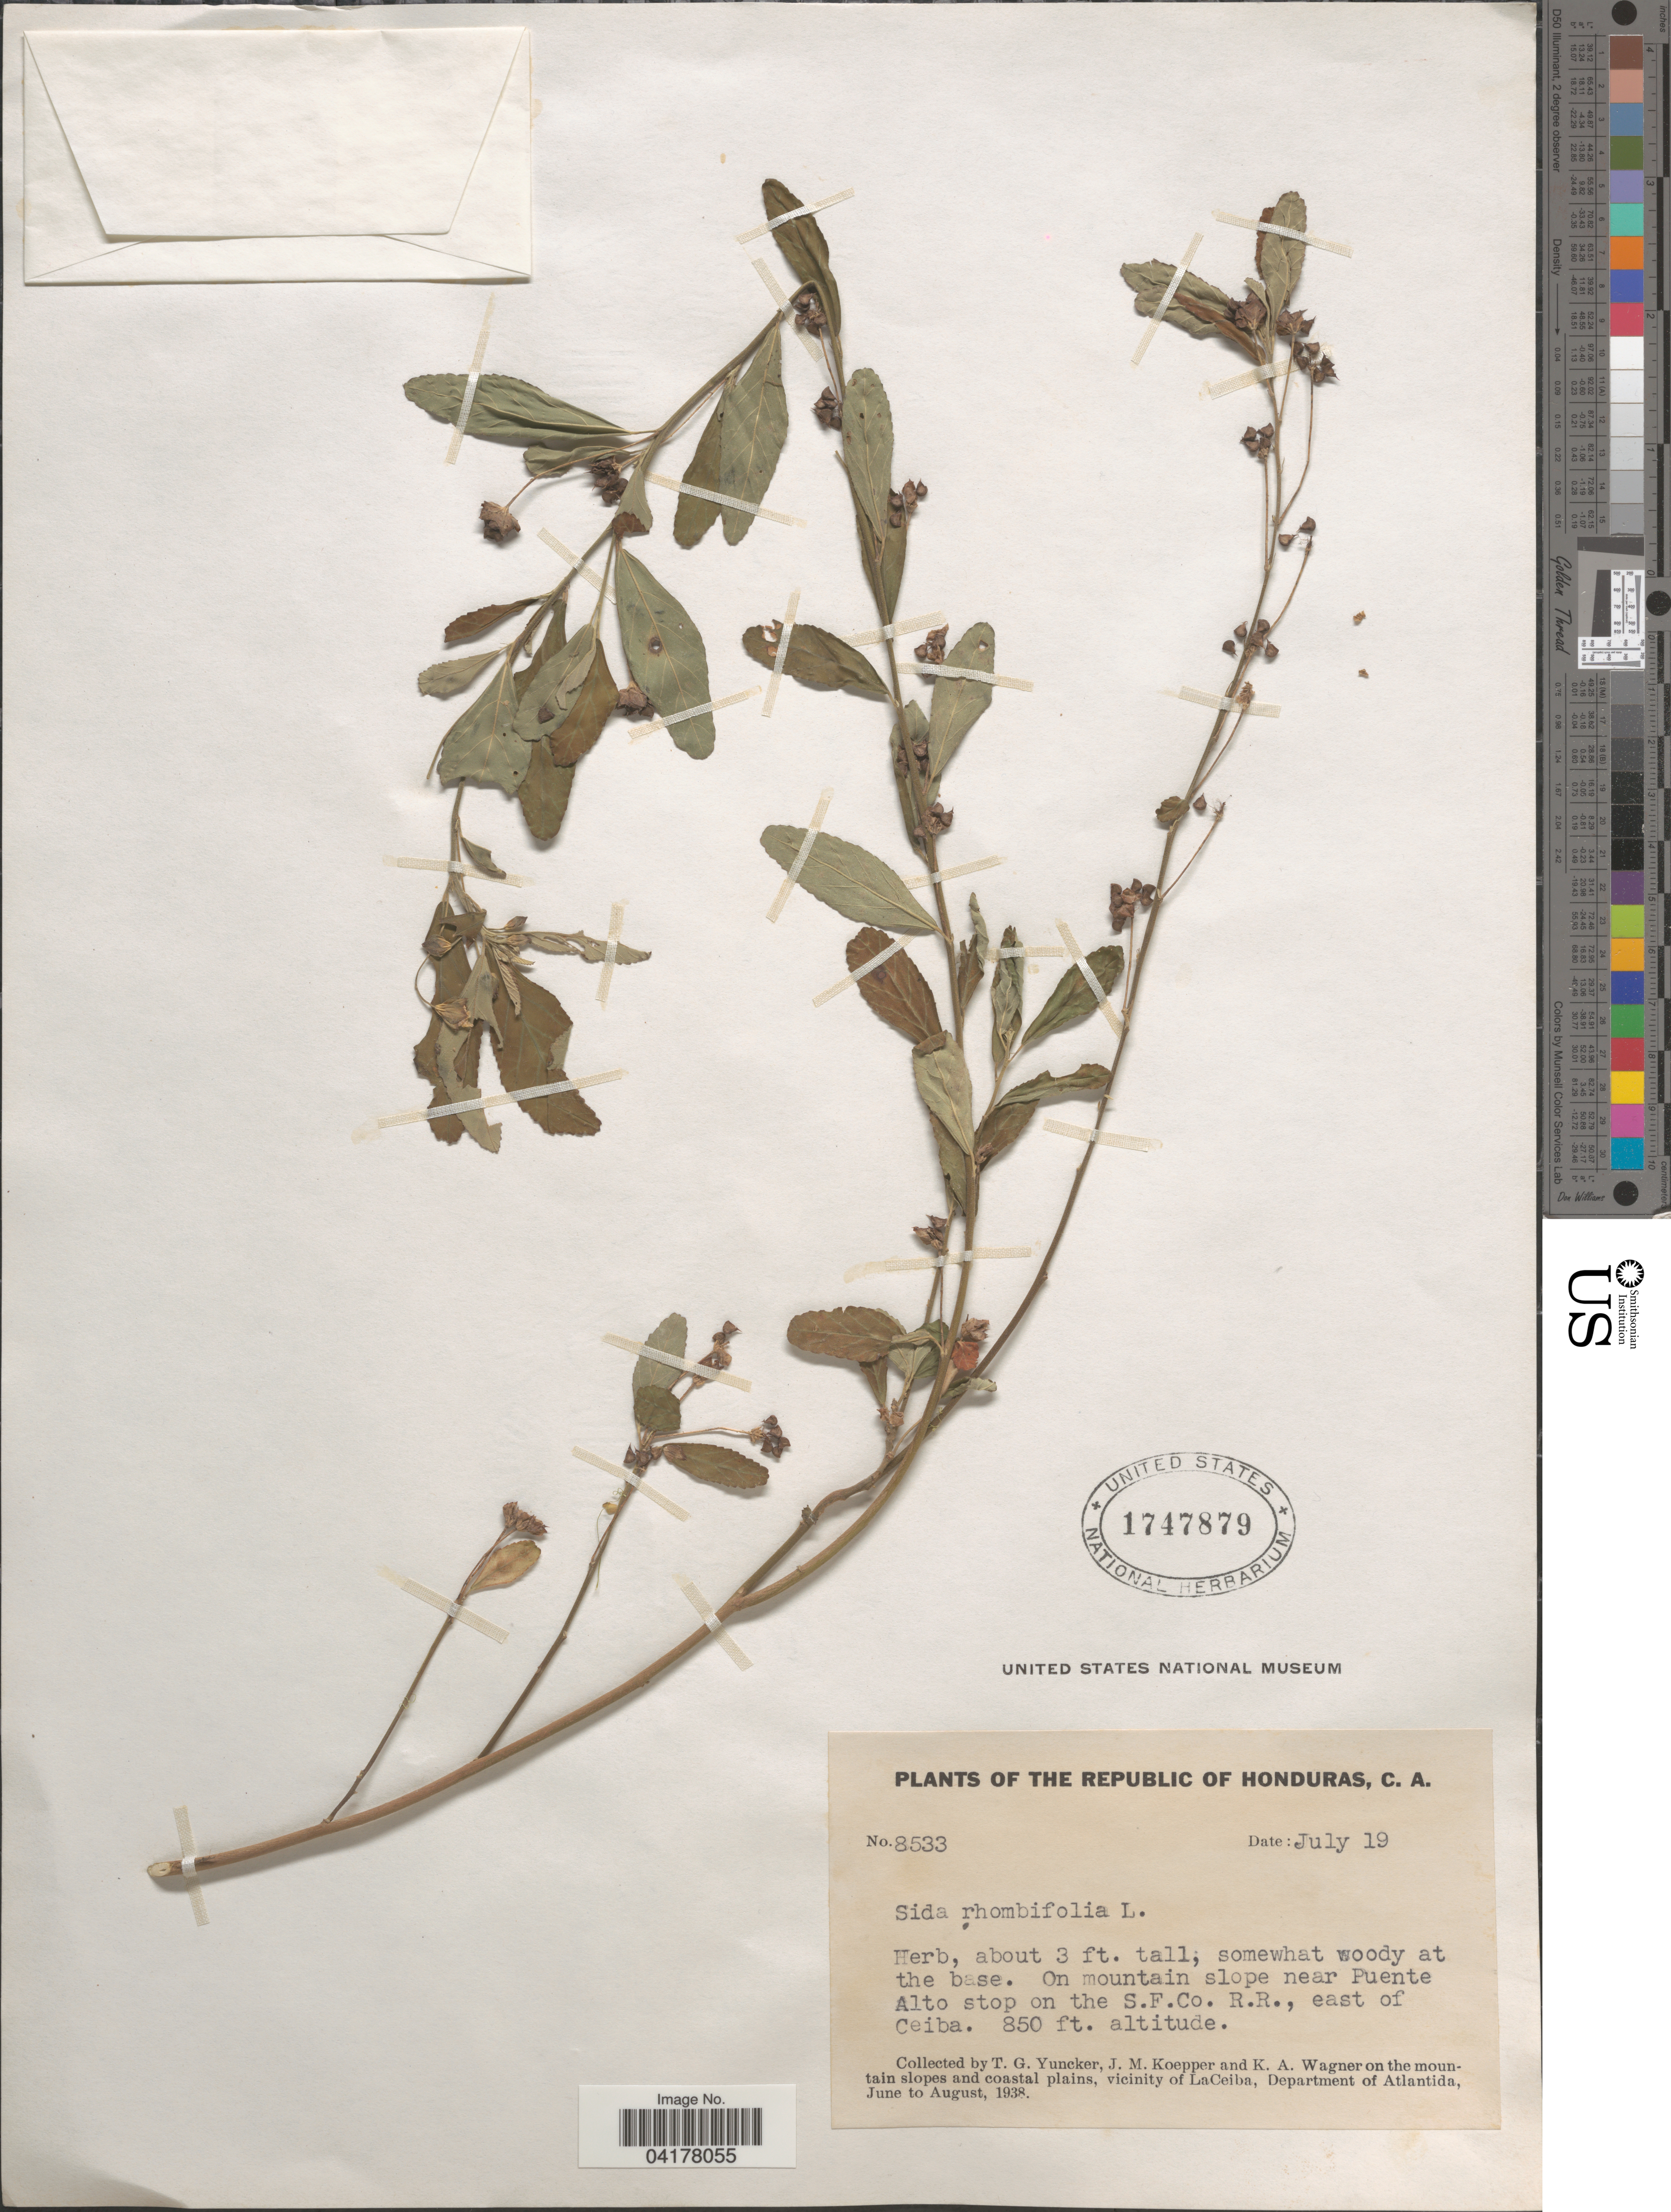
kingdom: Plantae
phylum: Tracheophyta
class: Magnoliopsida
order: Malvales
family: Malvaceae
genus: Sida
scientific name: Sida rhombifolia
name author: L.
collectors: T. G. Yuncker, J. M. Koepper & K. A. Wagner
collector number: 8533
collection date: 1938-07-19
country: Honduras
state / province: Atlantida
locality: On mountain slope near Puente Alto stop on the S.F.Co. R.R., east of Ceiba. On the mountain slopes and coastal plains, vicinity of LaCeiba, Department of Atlantida.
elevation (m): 259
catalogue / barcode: US 1747879